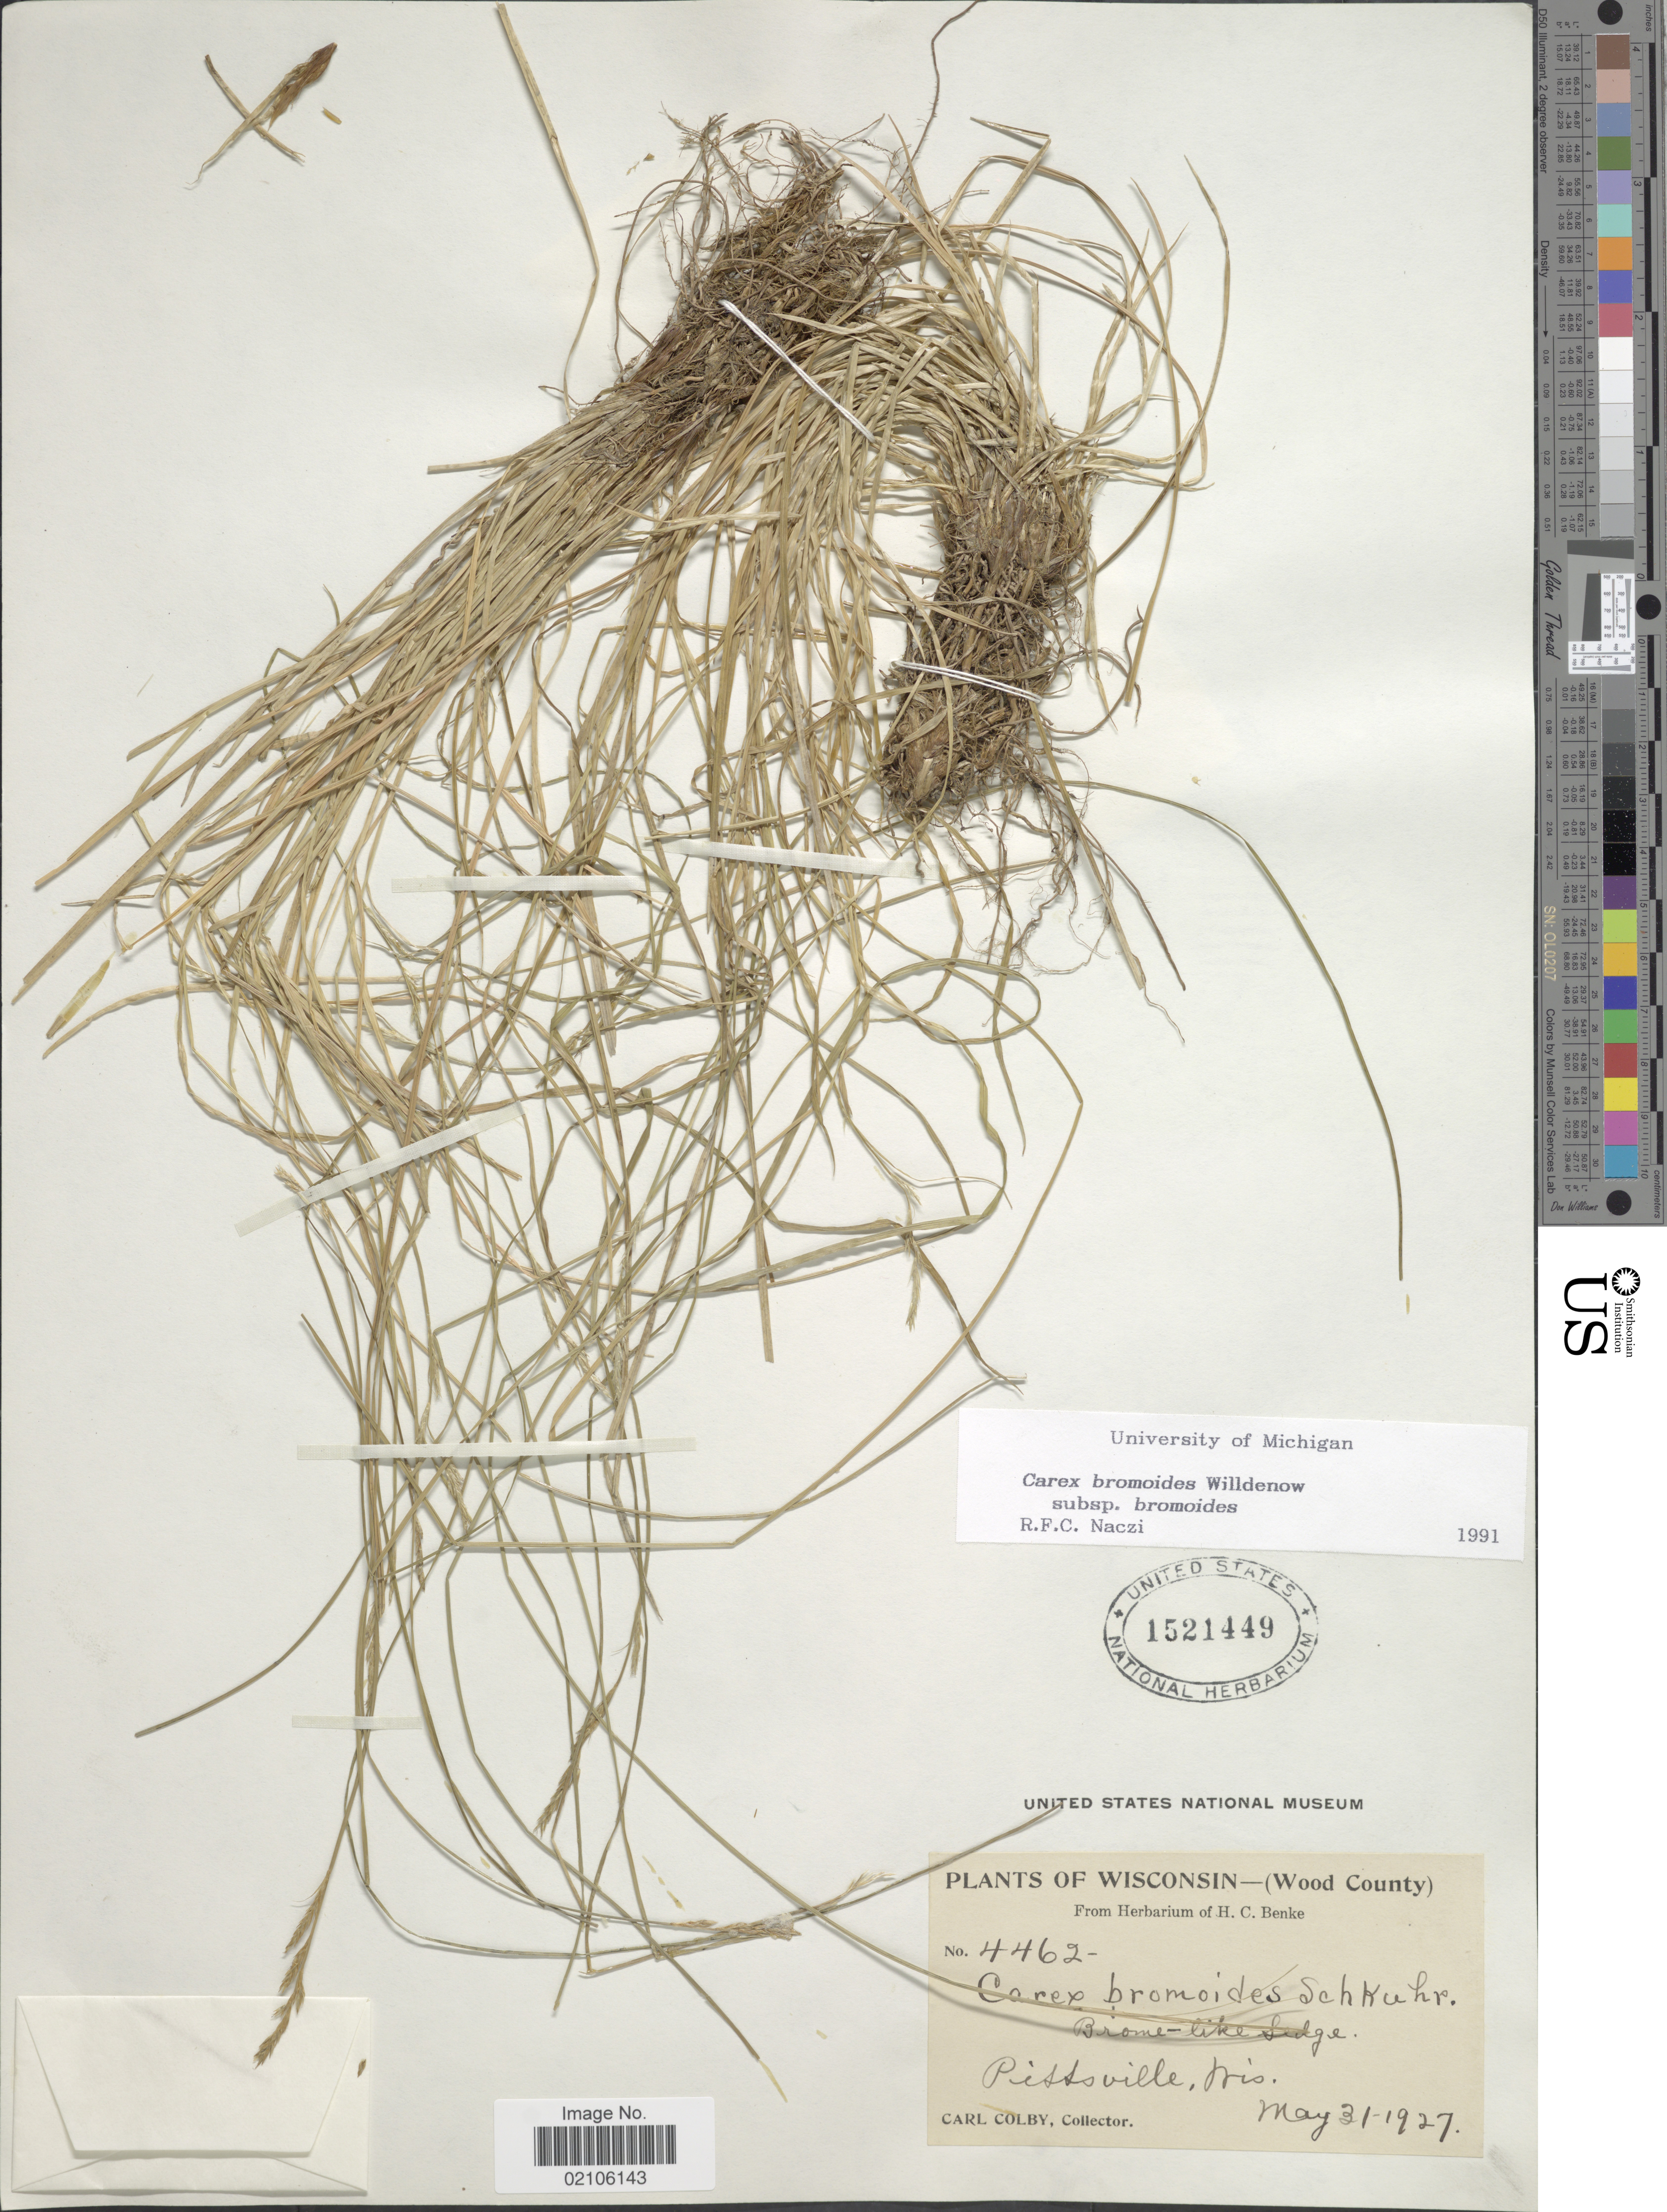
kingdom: Plantae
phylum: Tracheophyta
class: Liliopsida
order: Poales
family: Cyperaceae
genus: Carex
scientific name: Carex bromoides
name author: Willd.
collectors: C. Colby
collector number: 4462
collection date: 1927-05-31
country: United States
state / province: Wisconsin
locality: (Wood County, Brome-like Sedge, Pittsville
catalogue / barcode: US 1521449